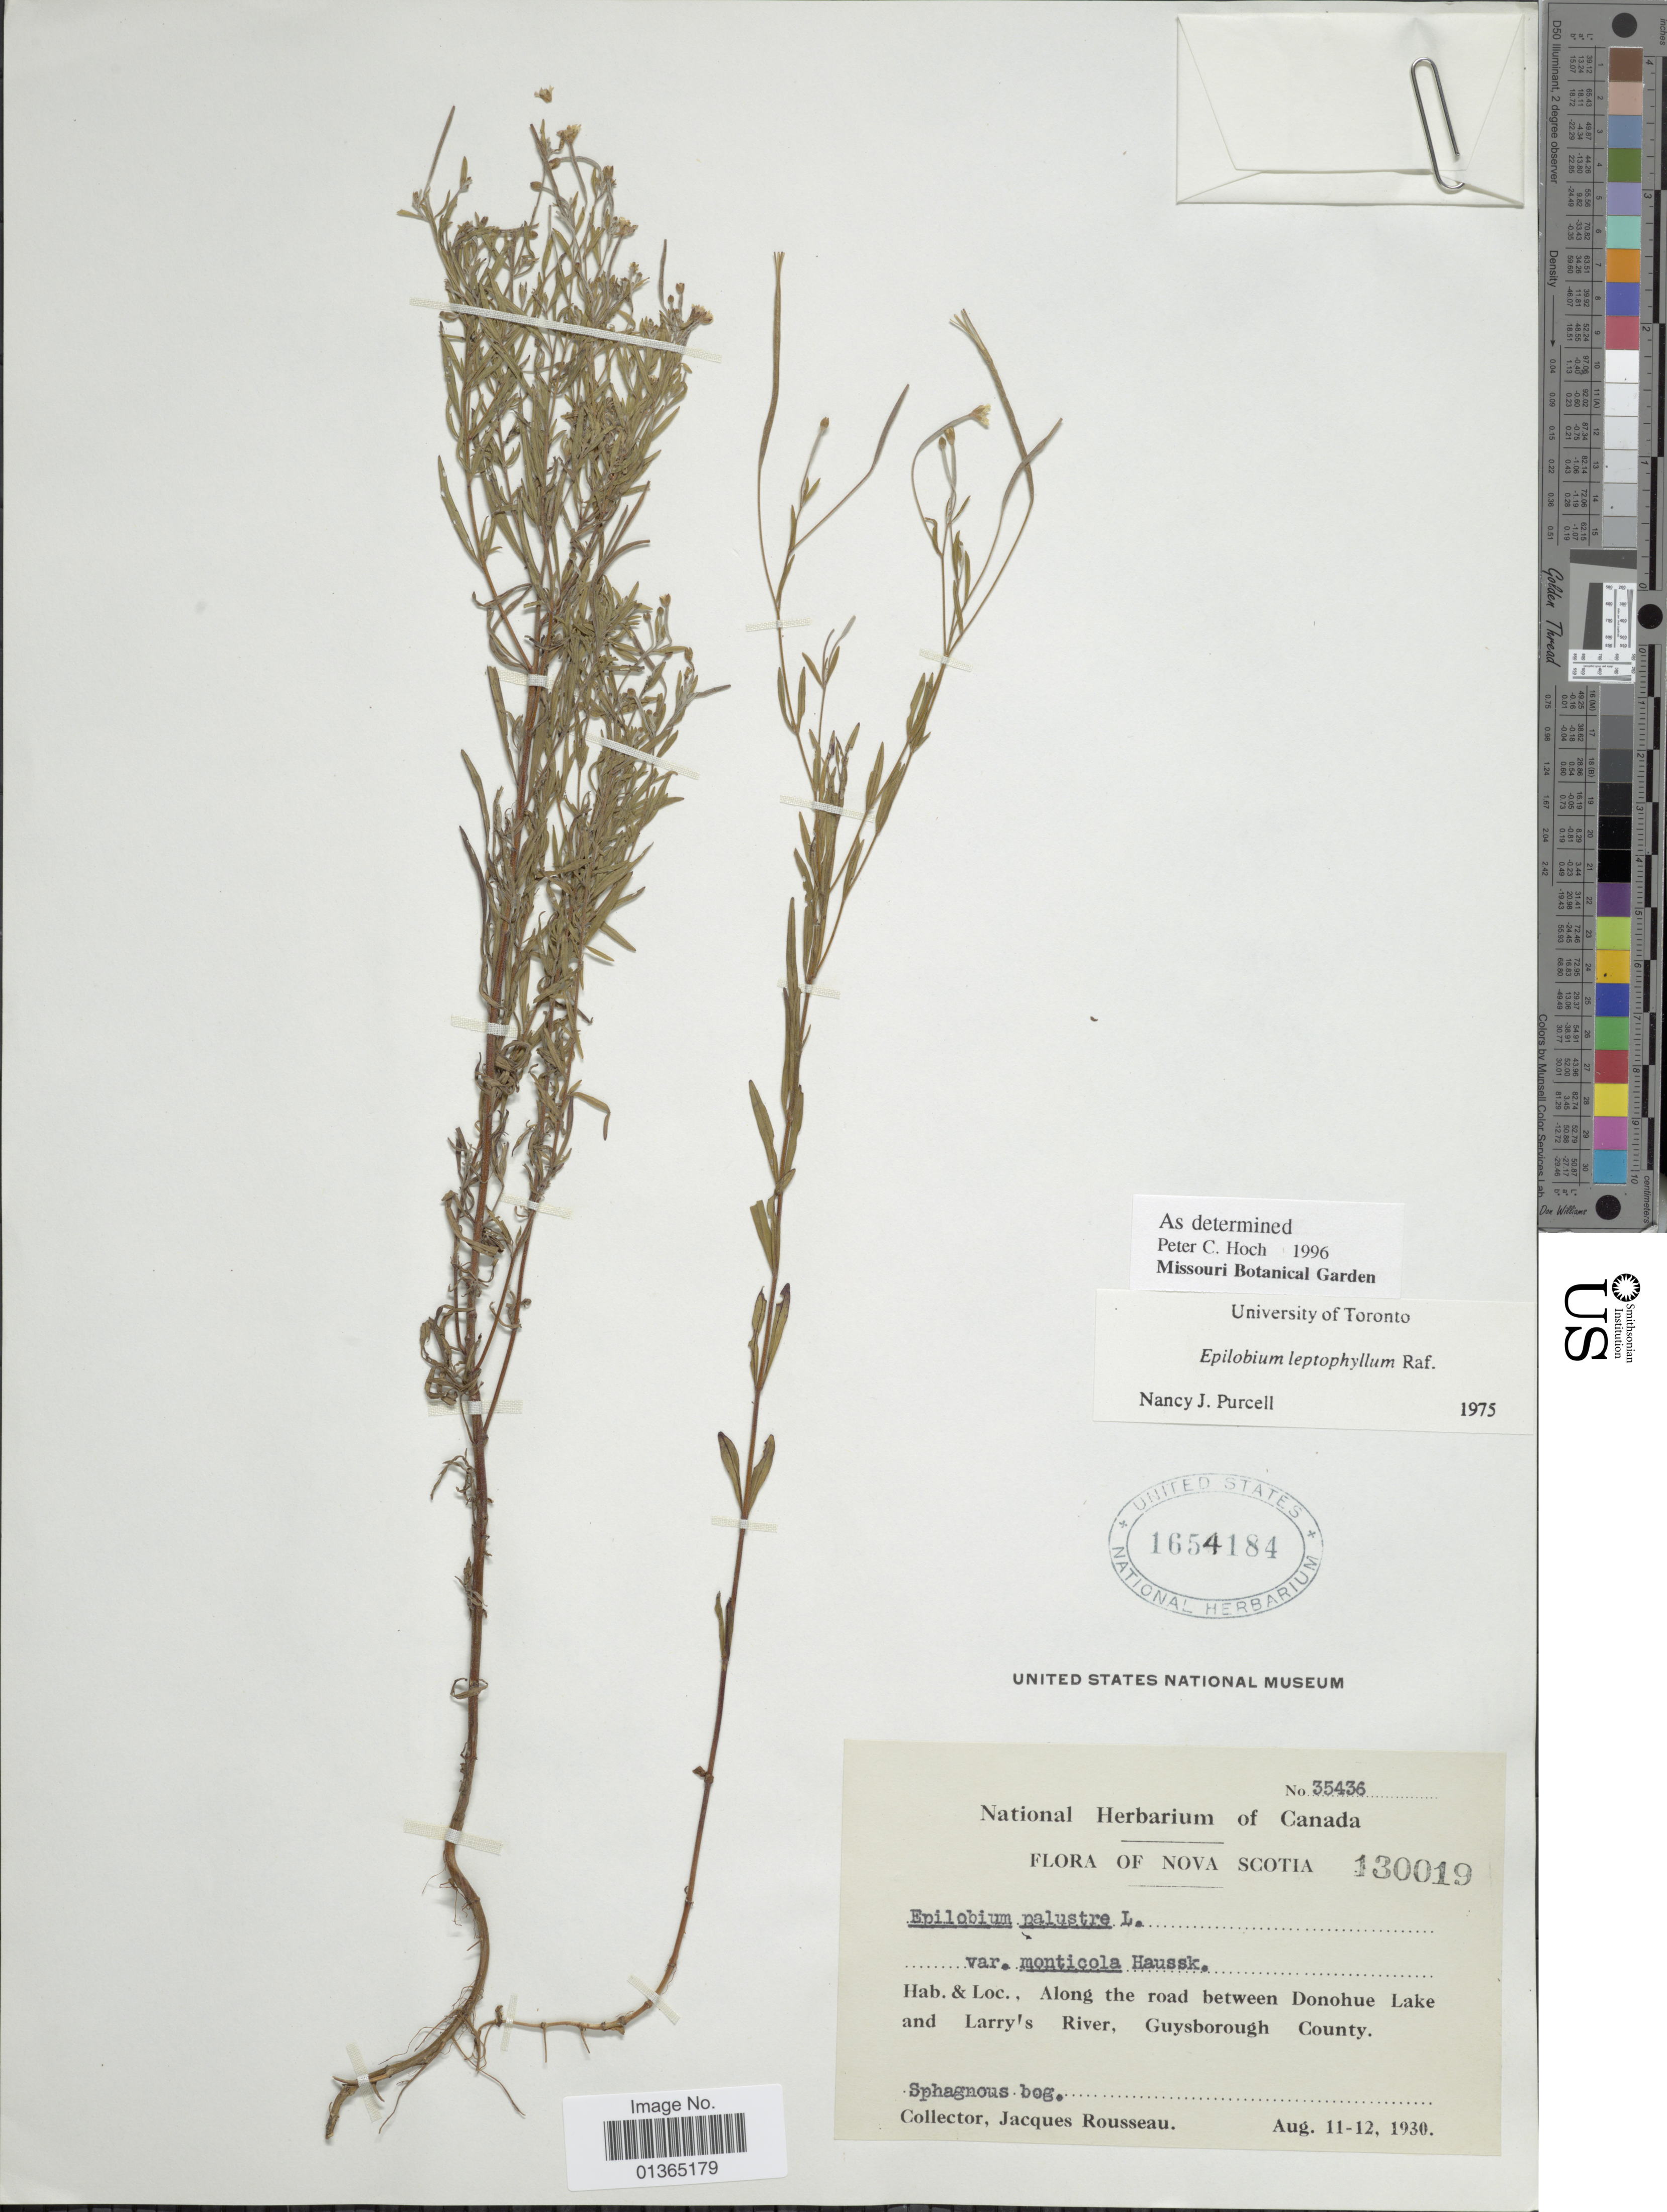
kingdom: Plantae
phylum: Tracheophyta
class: Magnoliopsida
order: Myrtales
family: Onagraceae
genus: Epilobium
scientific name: Epilobium leptophyllum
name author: Raf.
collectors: J. Rousseau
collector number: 35436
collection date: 1930-08-11/1930-08-12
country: Canada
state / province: Nova Scotia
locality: Along the road between Donohue Lake and Larry's River, Guysborough County.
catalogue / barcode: US 1654184